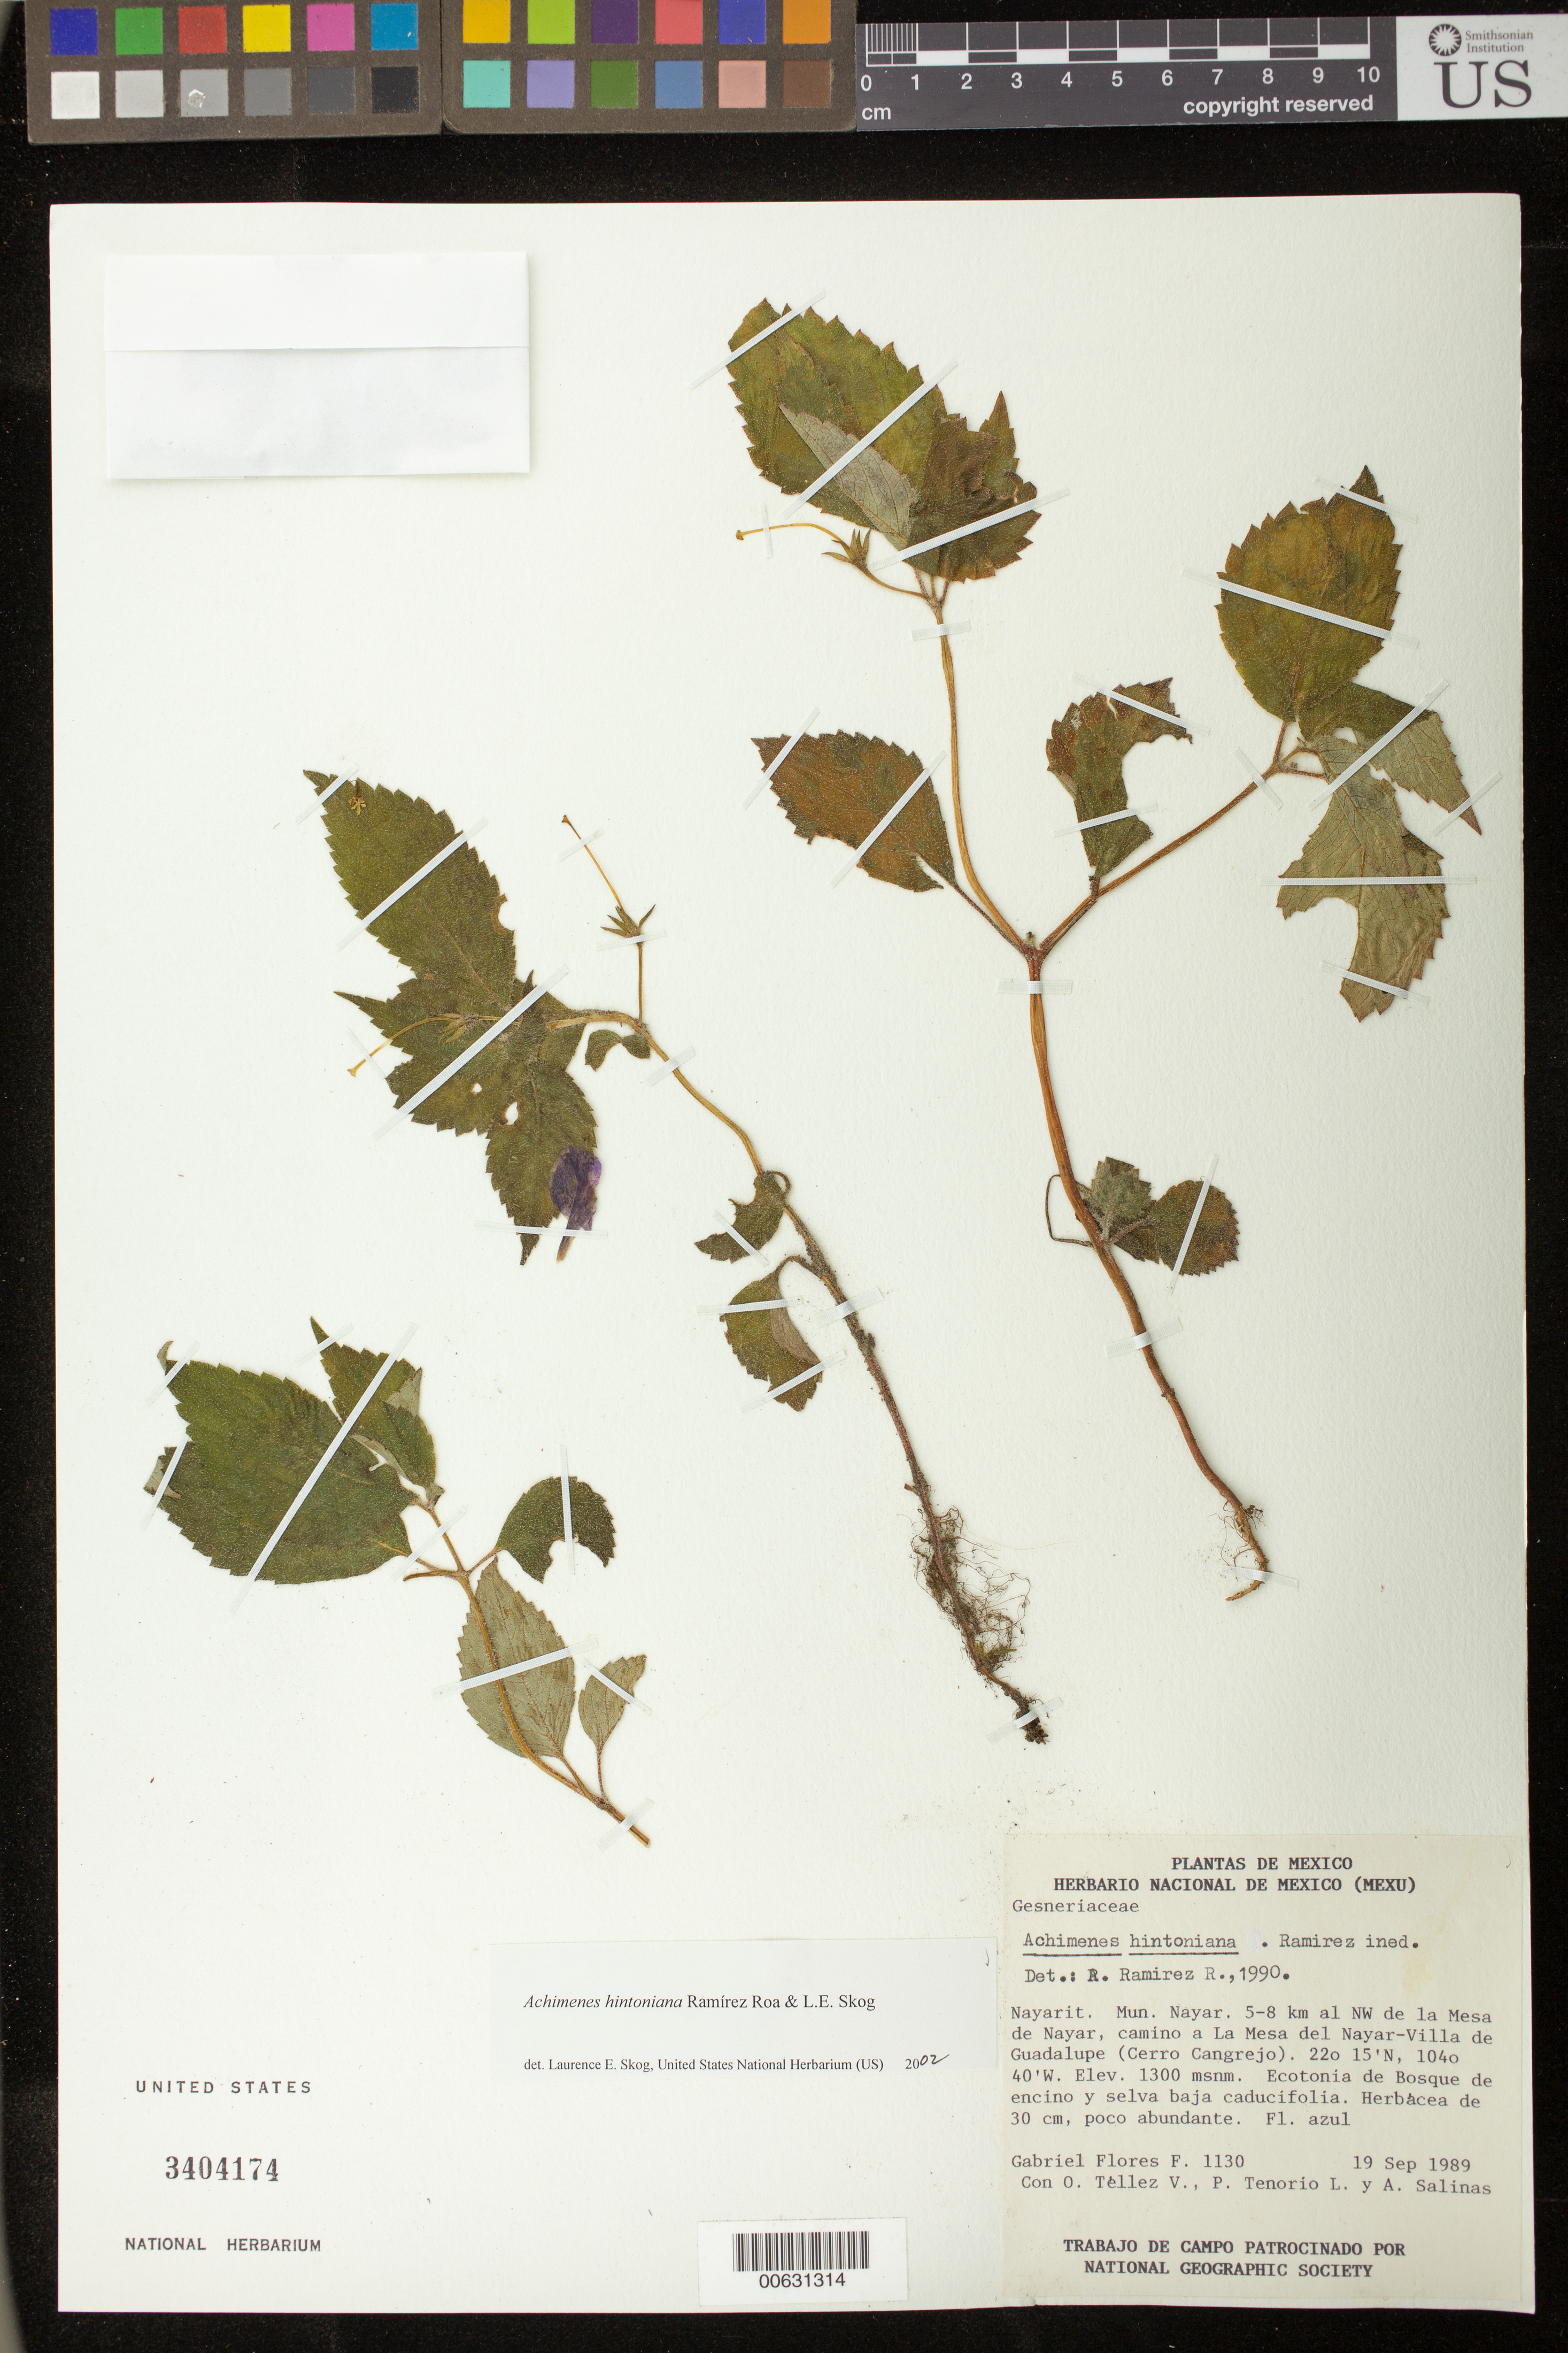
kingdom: Plantae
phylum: Tracheophyta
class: Magnoliopsida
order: Lamiales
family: Gesneriaceae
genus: Achimenes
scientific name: Achimenes hintoniana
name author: Ram.-Roa & L.E. Skog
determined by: Skog, Laurence E.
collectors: P. Tenorio L., O. Téllez V., P. Tenorio L. & A. Salinas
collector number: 1130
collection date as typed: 19 Sep 1989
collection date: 1989-09-19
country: Mexico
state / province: Nayarit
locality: Mun. Nayar, 5-8 km al NW de la Mesa de Nayar, camino a La Mesa del Nayar-Villa de Guadalupe (Cerro Cangrejo)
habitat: Ecotonia de Bosque de encino y selva baja caducifolia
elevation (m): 1300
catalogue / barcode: US 3404174